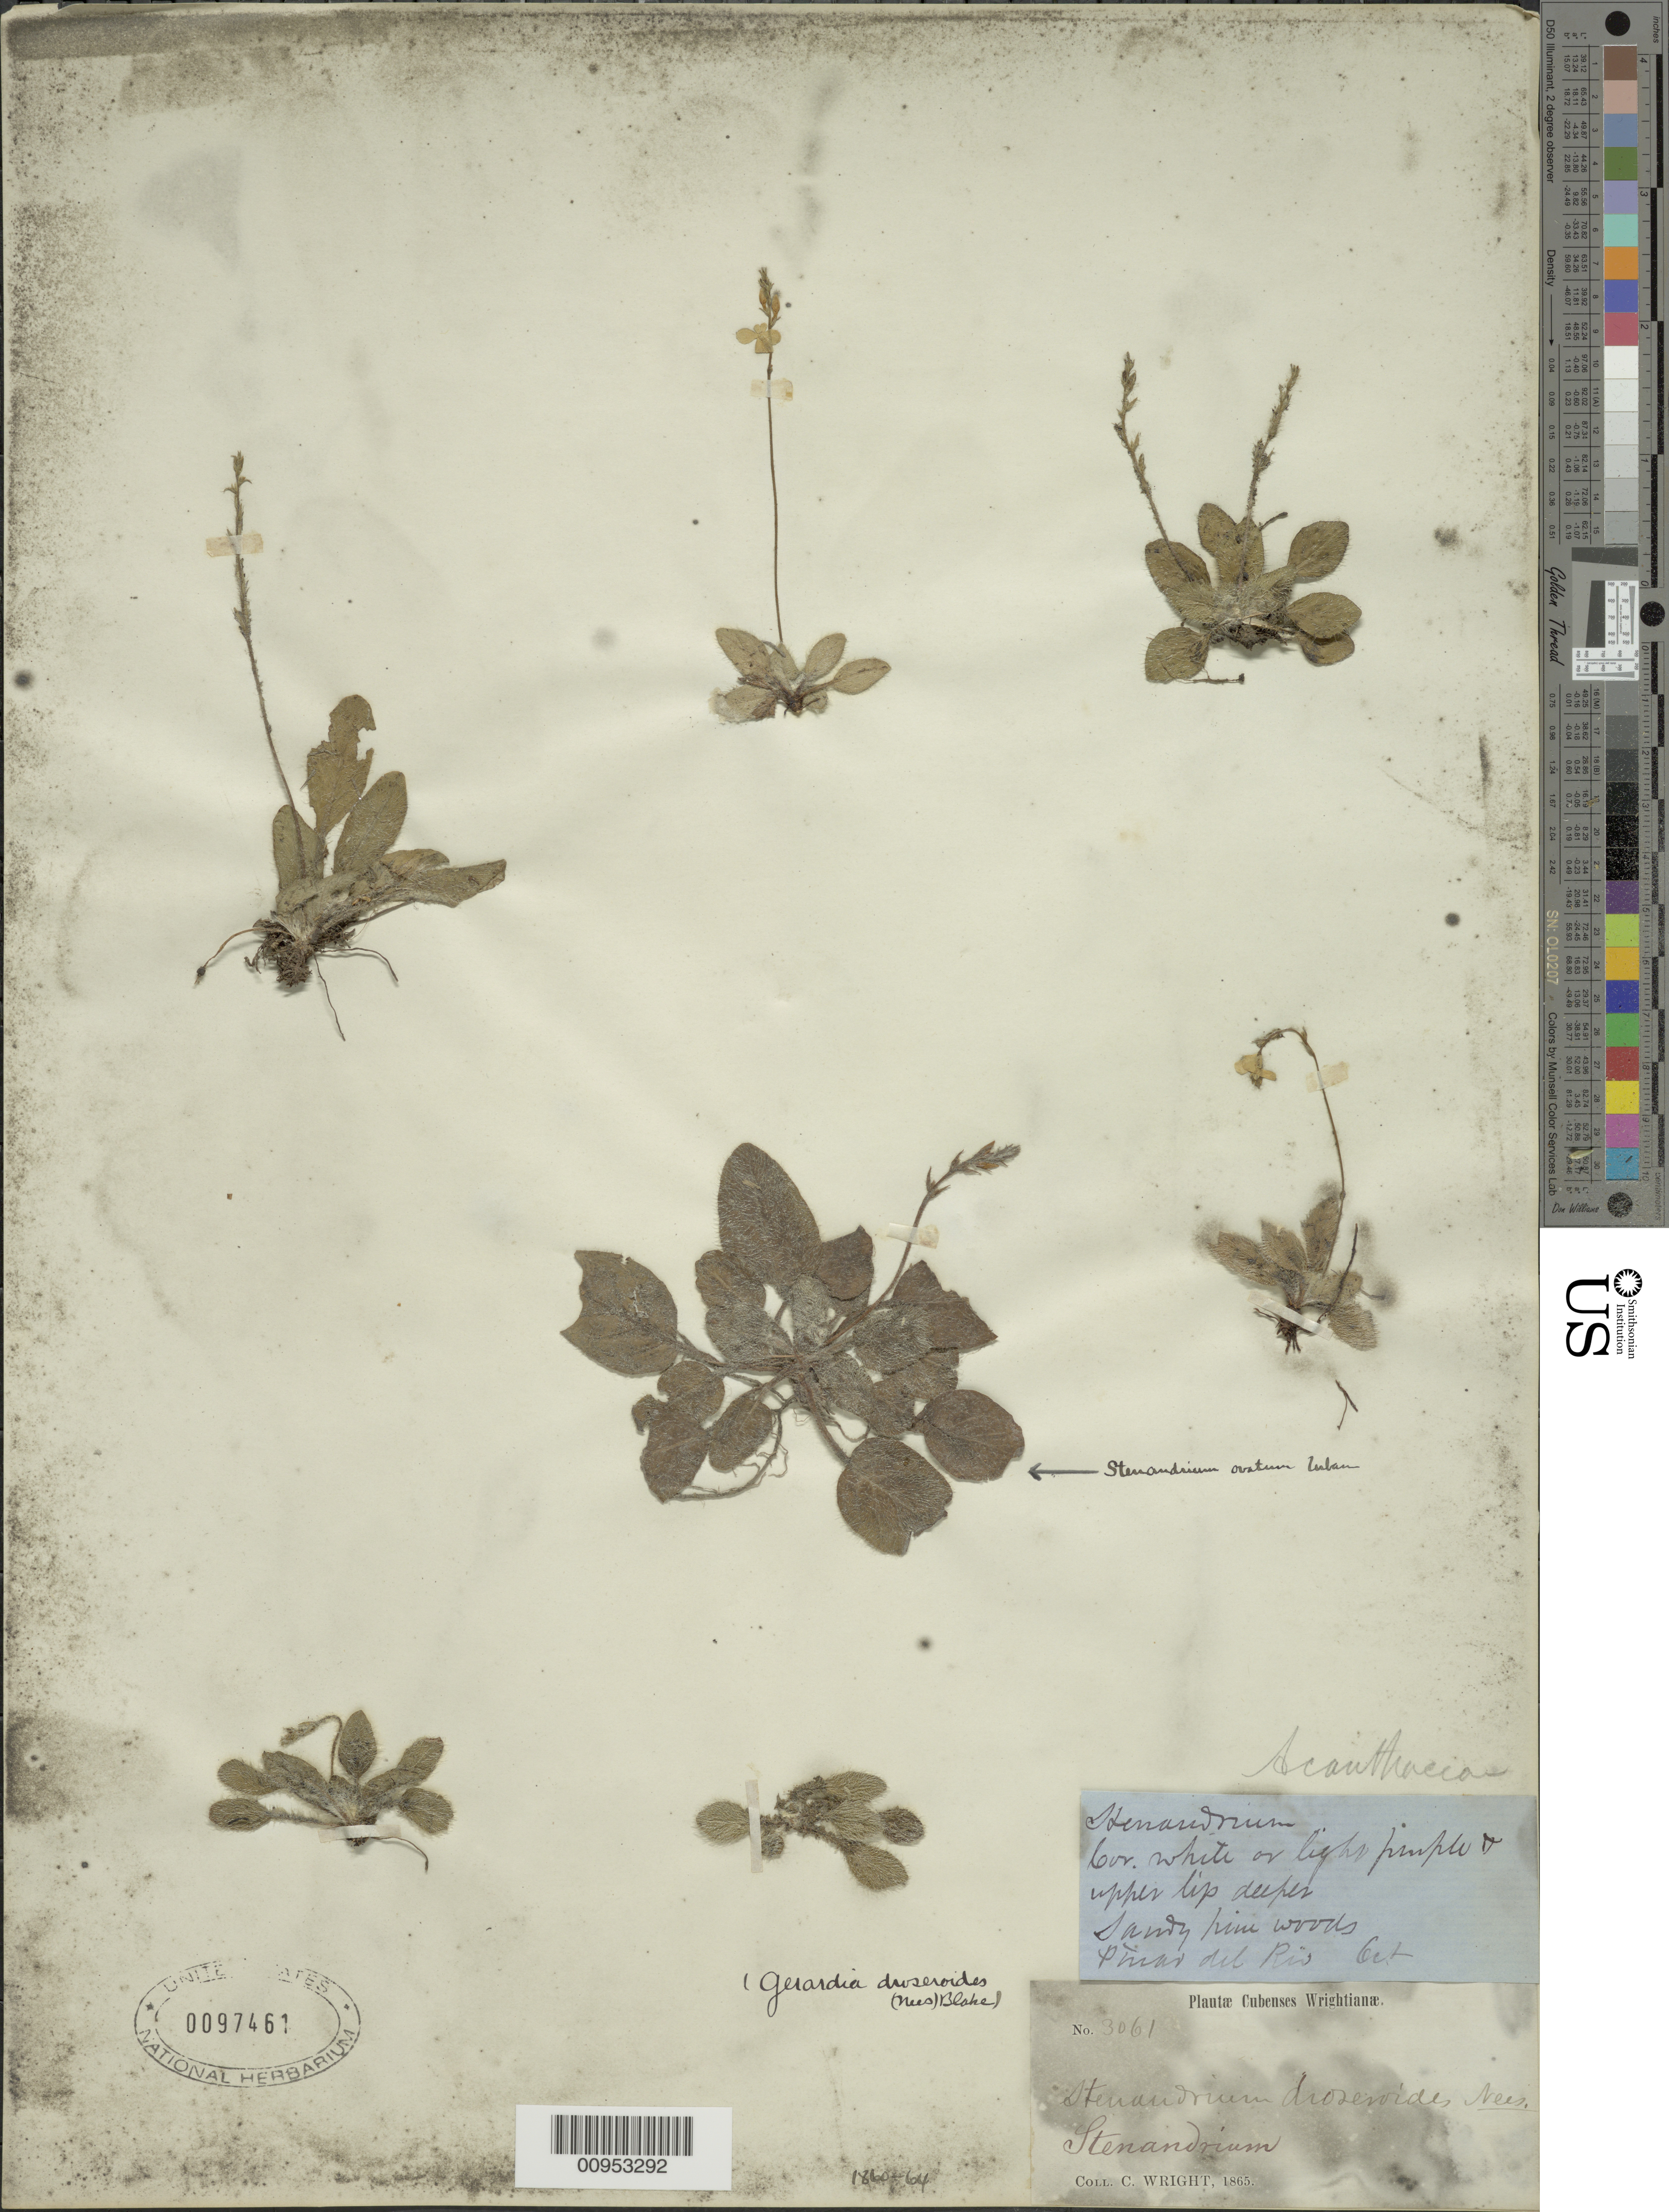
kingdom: Plantae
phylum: Tracheophyta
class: Magnoliopsida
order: Lamiales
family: Acanthaceae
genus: Stenandrium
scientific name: Stenandrium droseroides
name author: Nees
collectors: C. Wright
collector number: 3061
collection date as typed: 1865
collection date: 1865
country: Cuba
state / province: Pinar del Rio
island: Cuba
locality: Pinar del Rio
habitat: Sandy pine woods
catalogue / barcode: US 97461